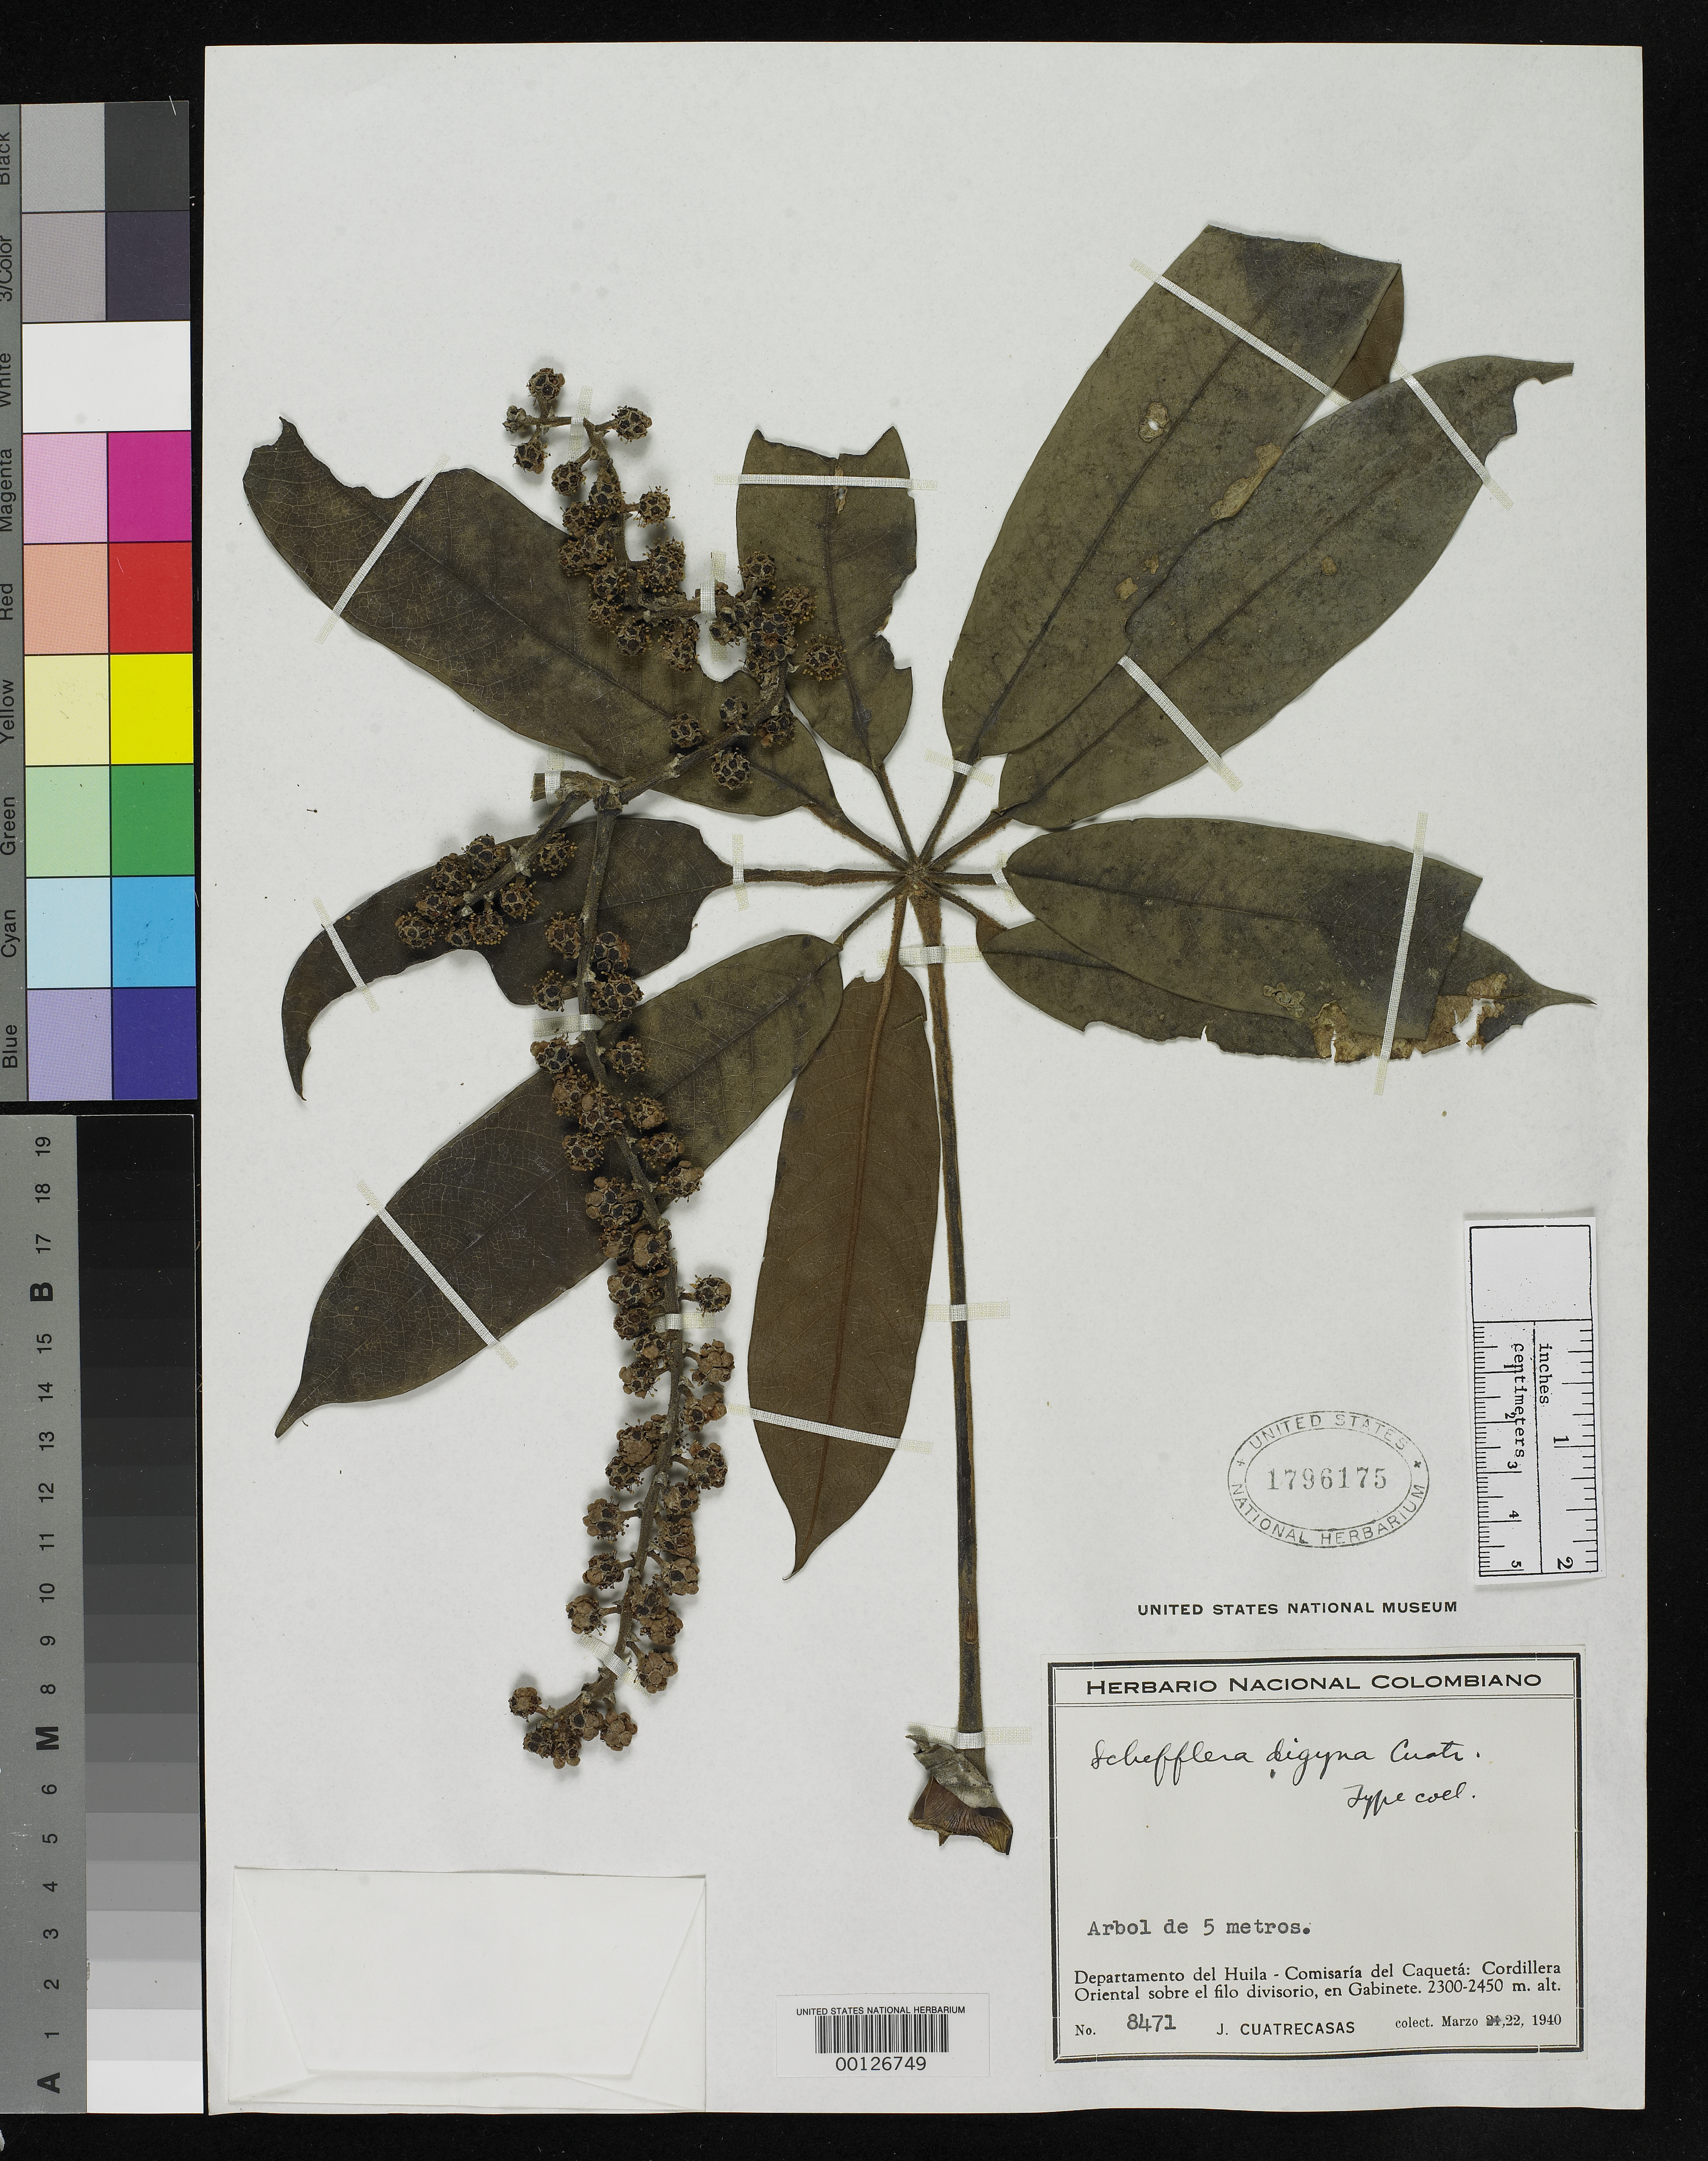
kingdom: Plantae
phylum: Tracheophyta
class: Magnoliopsida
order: Apiales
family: Araliaceae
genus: Schefflera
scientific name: Schefflera digyna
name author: Cuatrec.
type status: Isotype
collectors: J. Cuatrecasas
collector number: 8471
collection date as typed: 22 Mar 1940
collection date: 1940-03-22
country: Colombia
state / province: Huila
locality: Between Huila & Caqueta, Cordillera Oriental Sobre el Filo divisorio, en Gabinete.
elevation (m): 2300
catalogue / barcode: US 1796175